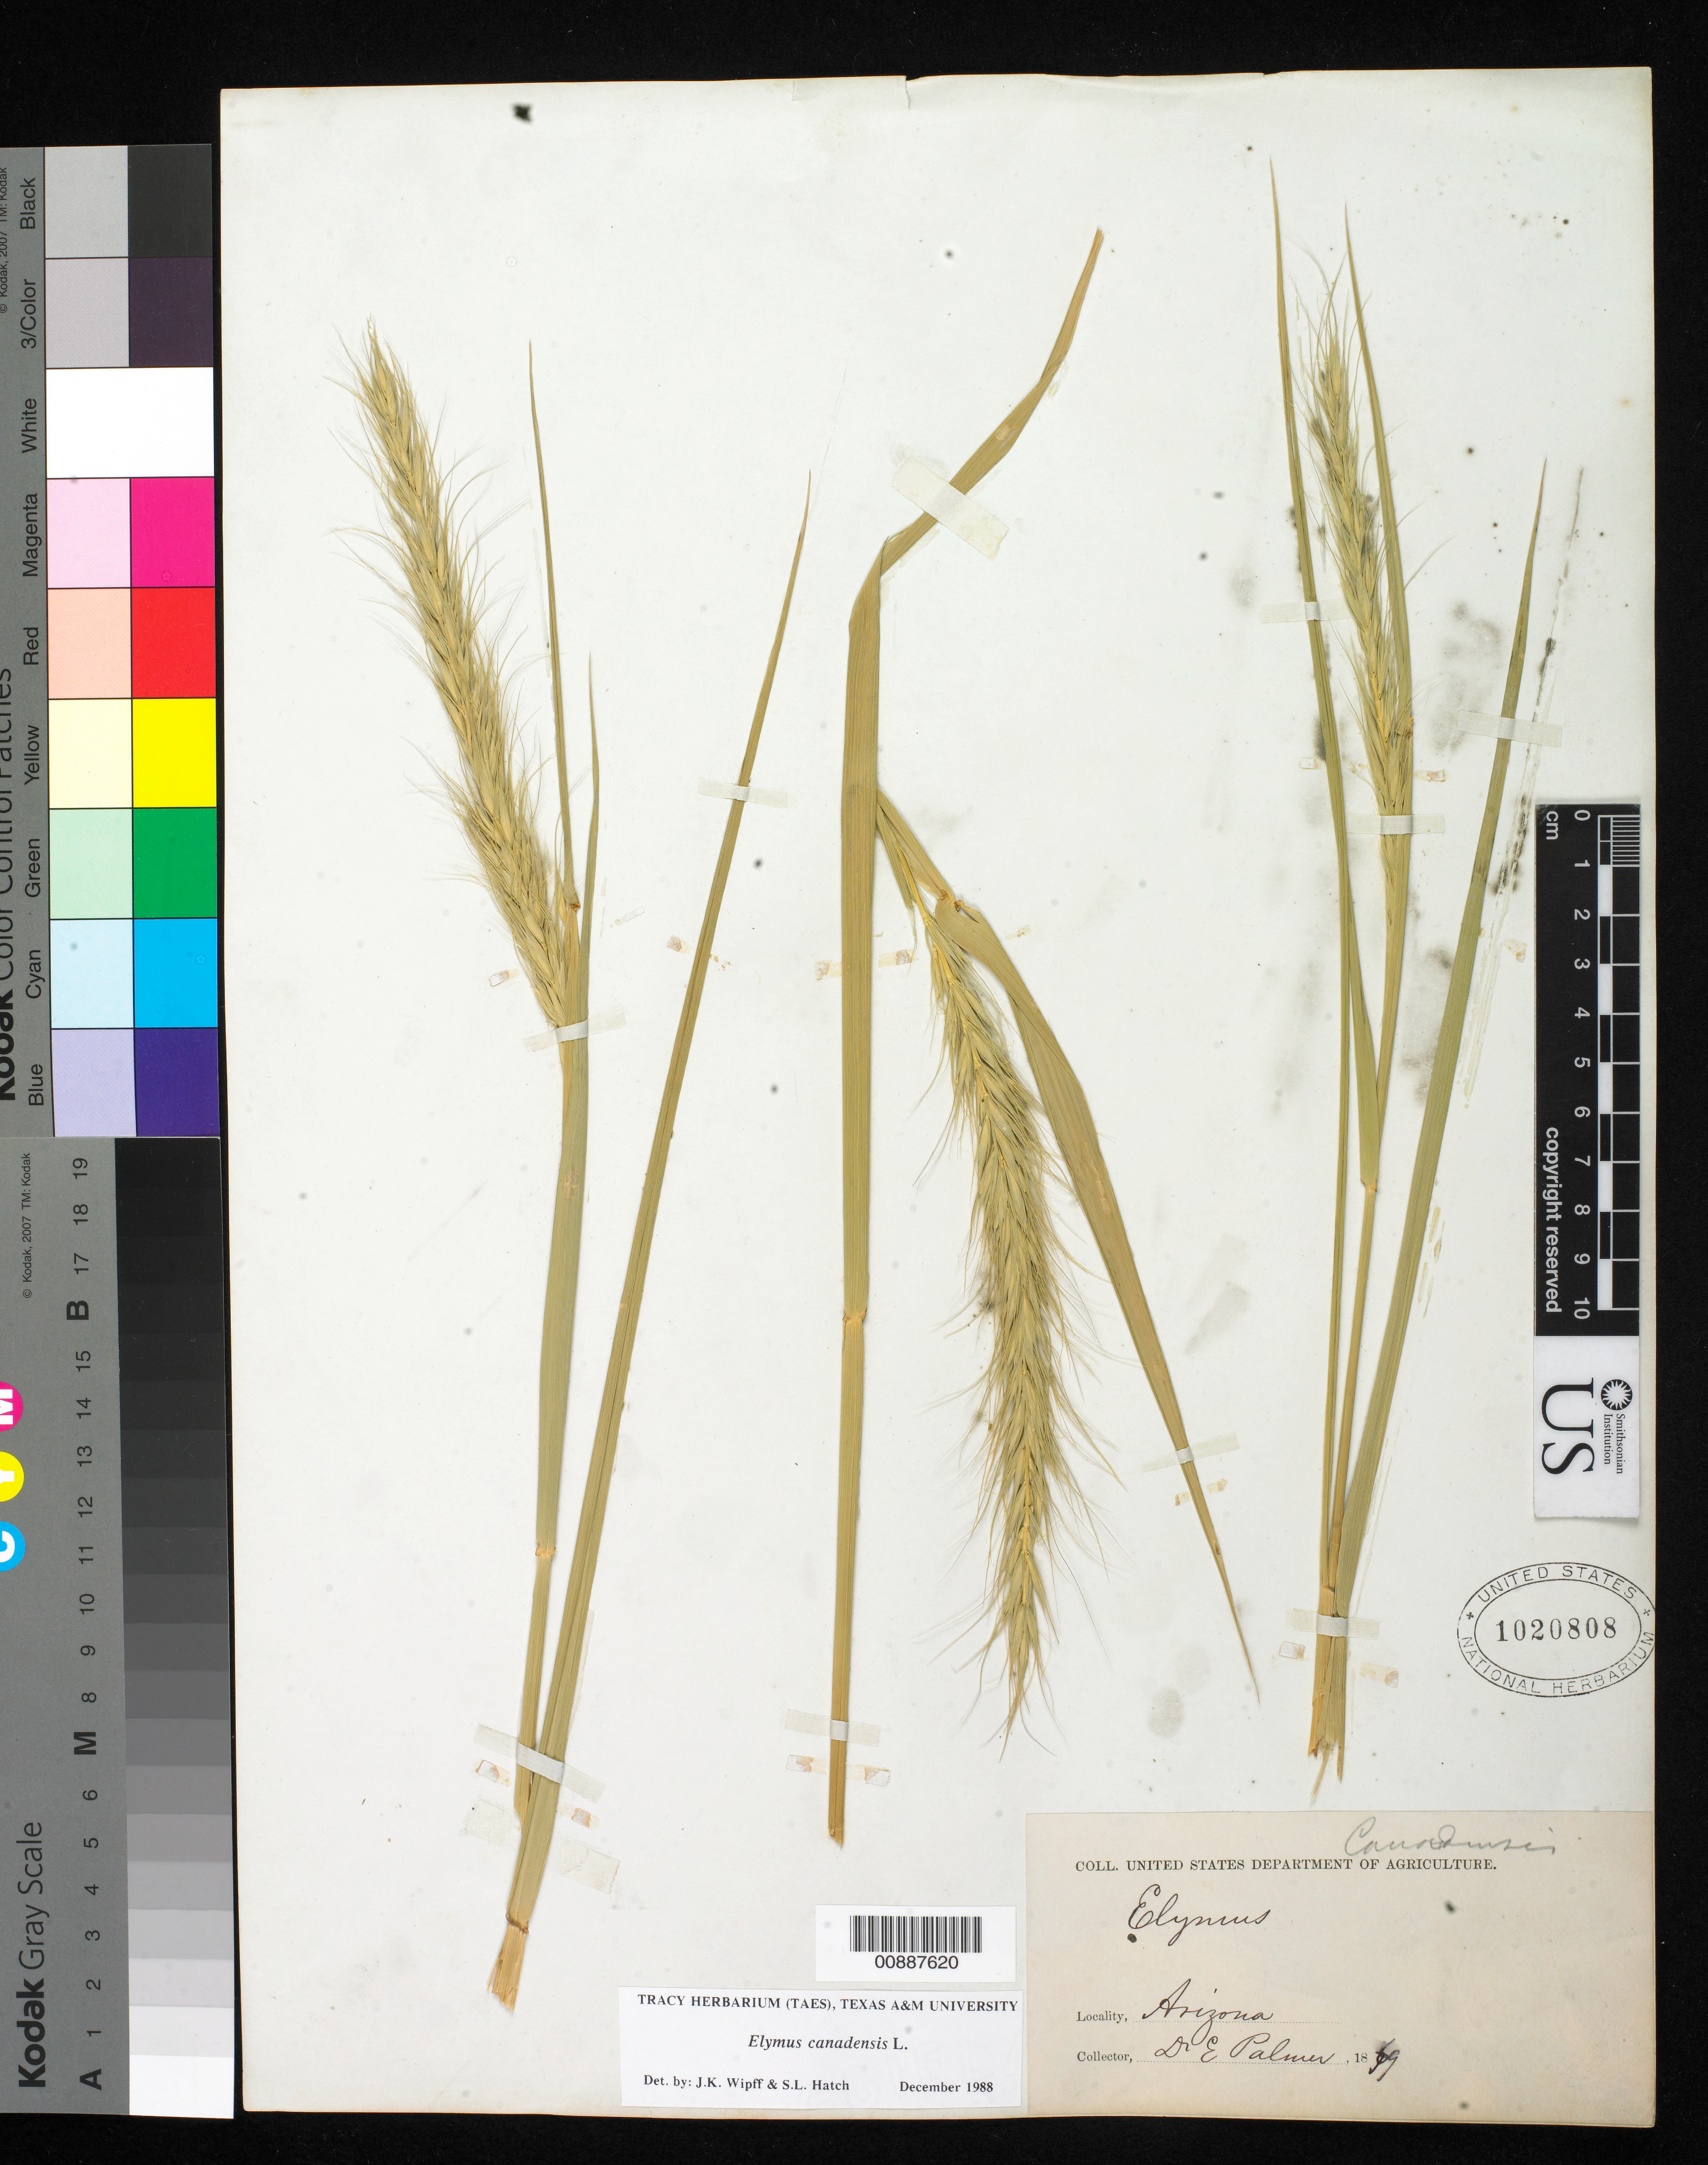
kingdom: Plantae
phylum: Tracheophyta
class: Liliopsida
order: Poales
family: Poaceae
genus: Elymus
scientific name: Elymus canadensis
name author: L.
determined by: Wipff, J. K.; Hatch, S. L.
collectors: E. Palmer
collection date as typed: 1869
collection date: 1869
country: United States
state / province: Arizona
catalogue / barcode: US 1020808